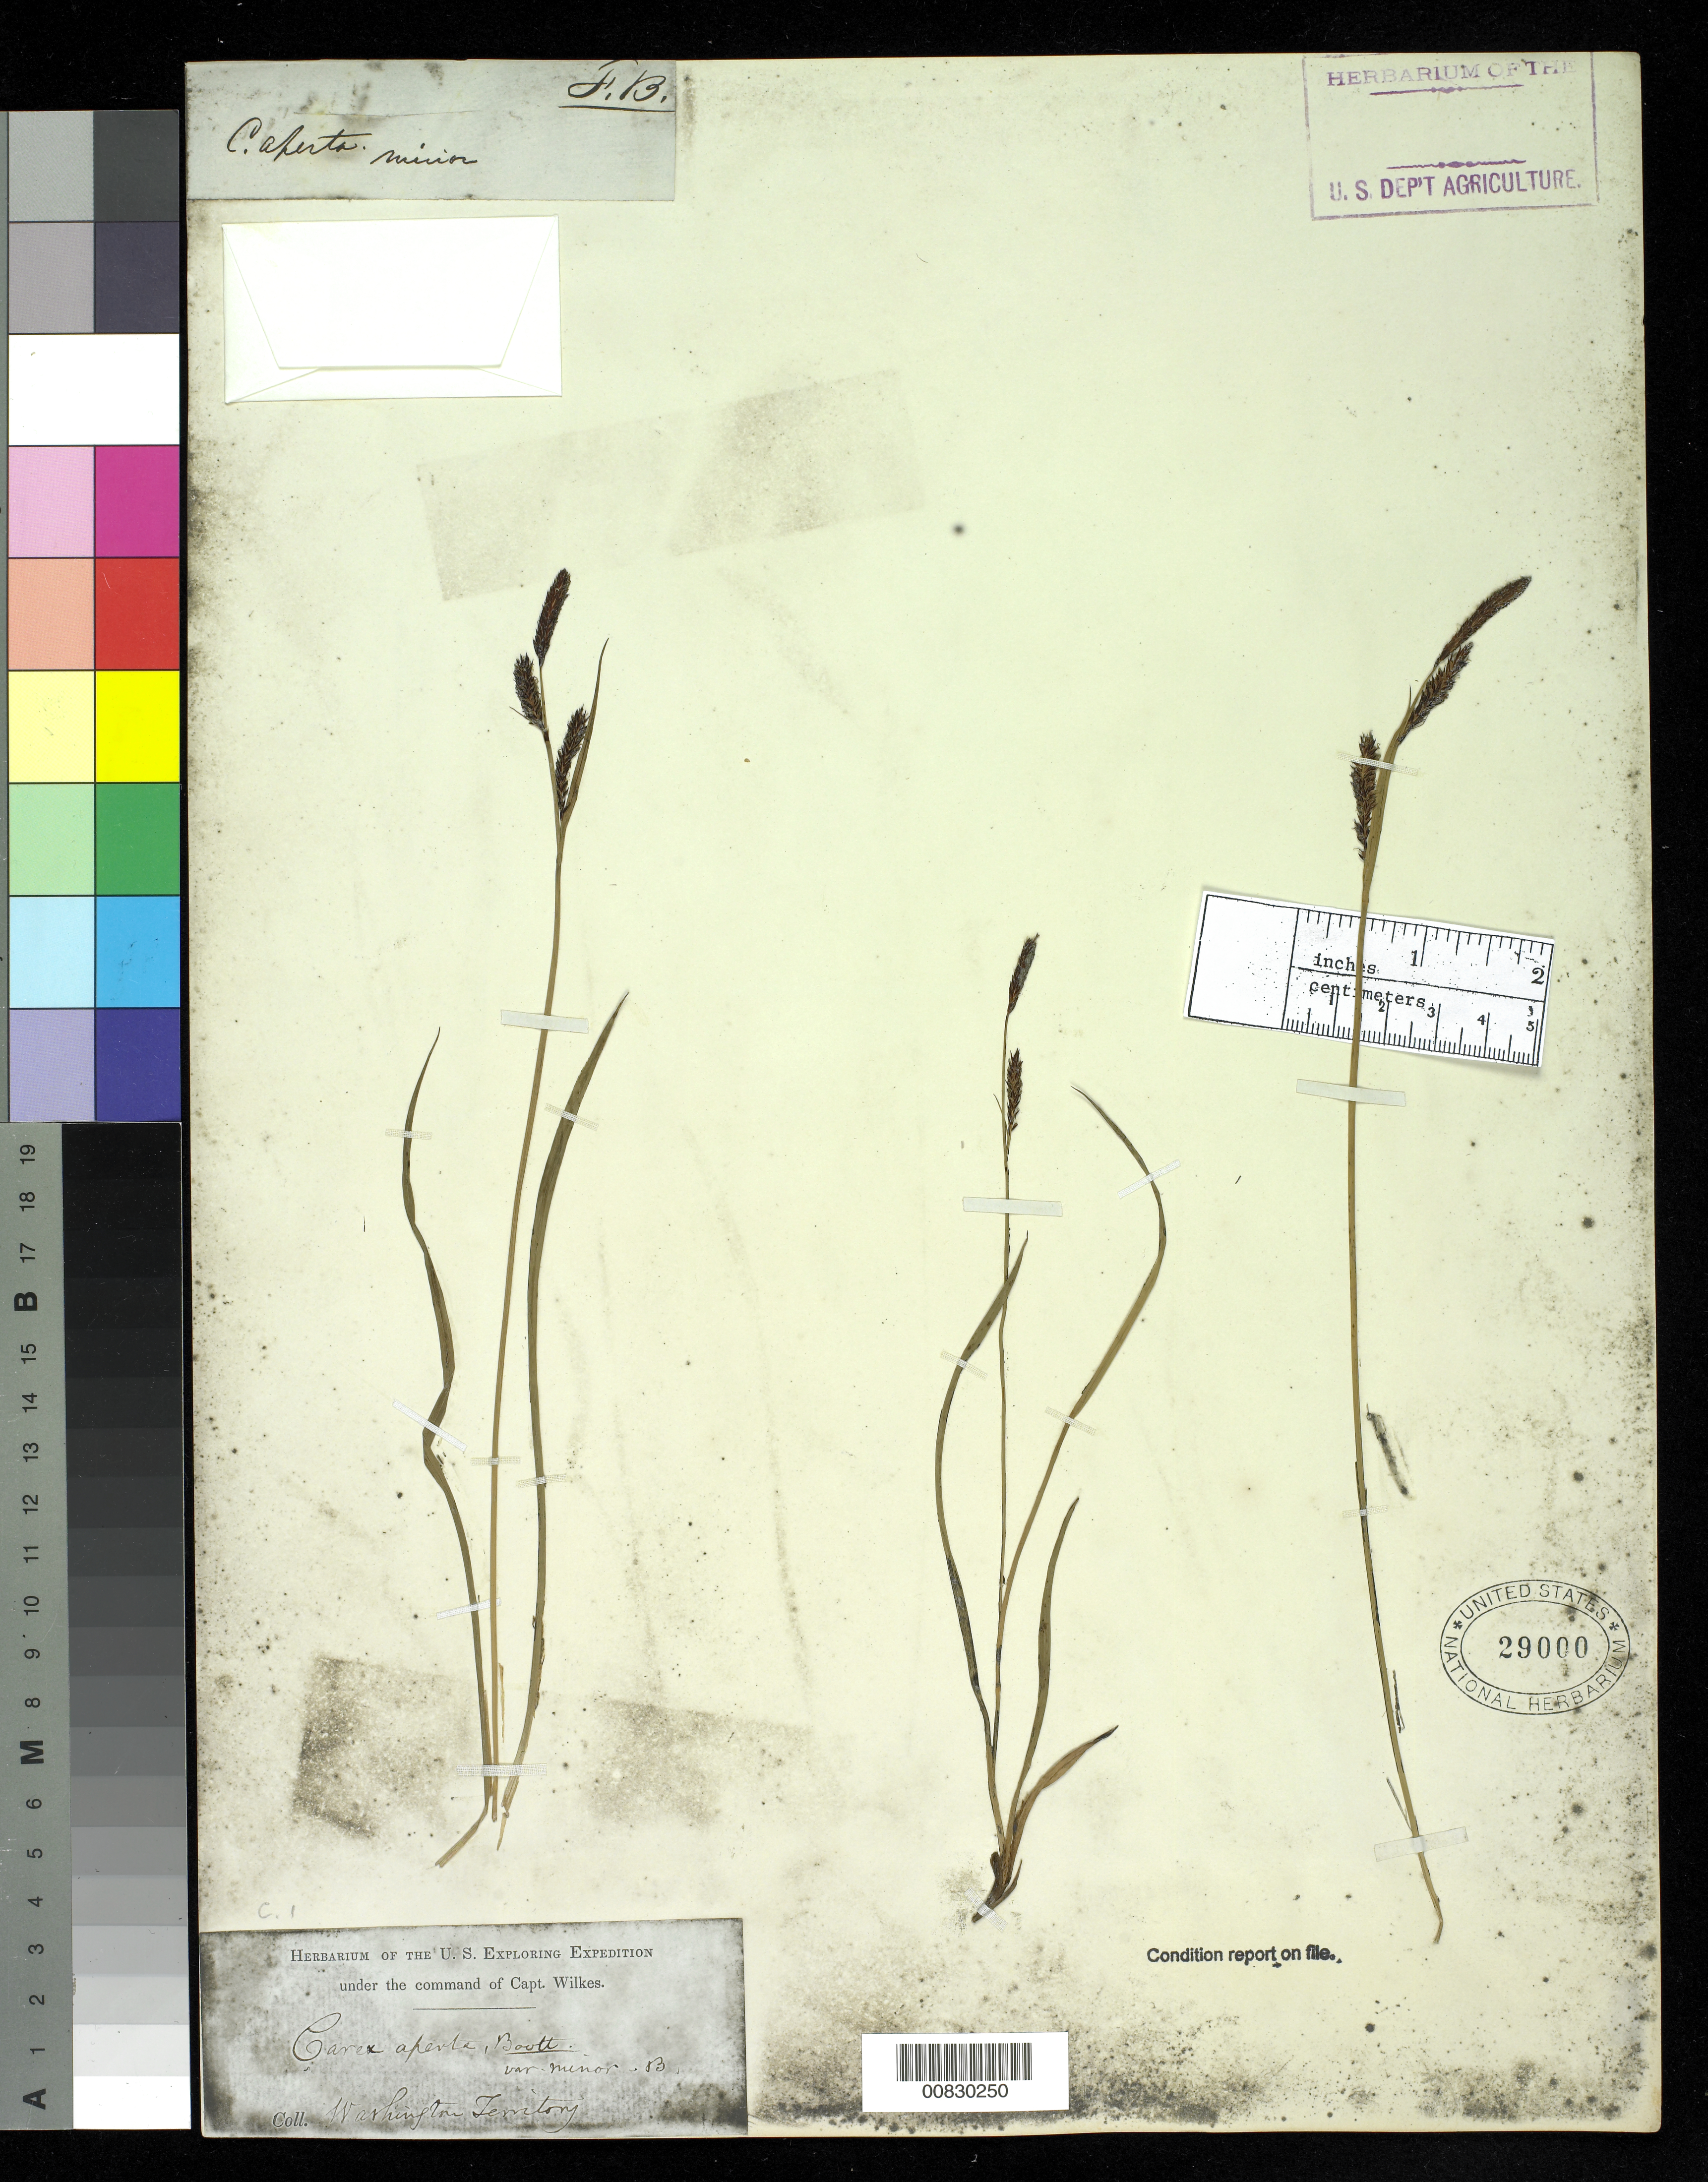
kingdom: Plantae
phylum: Tracheophyta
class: Liliopsida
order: Poales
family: Cyperaceae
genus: Carex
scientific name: Carex aperta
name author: Boott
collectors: Wilkes Explor. Exped.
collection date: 1838/1842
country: United States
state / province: Washington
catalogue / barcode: US 29000